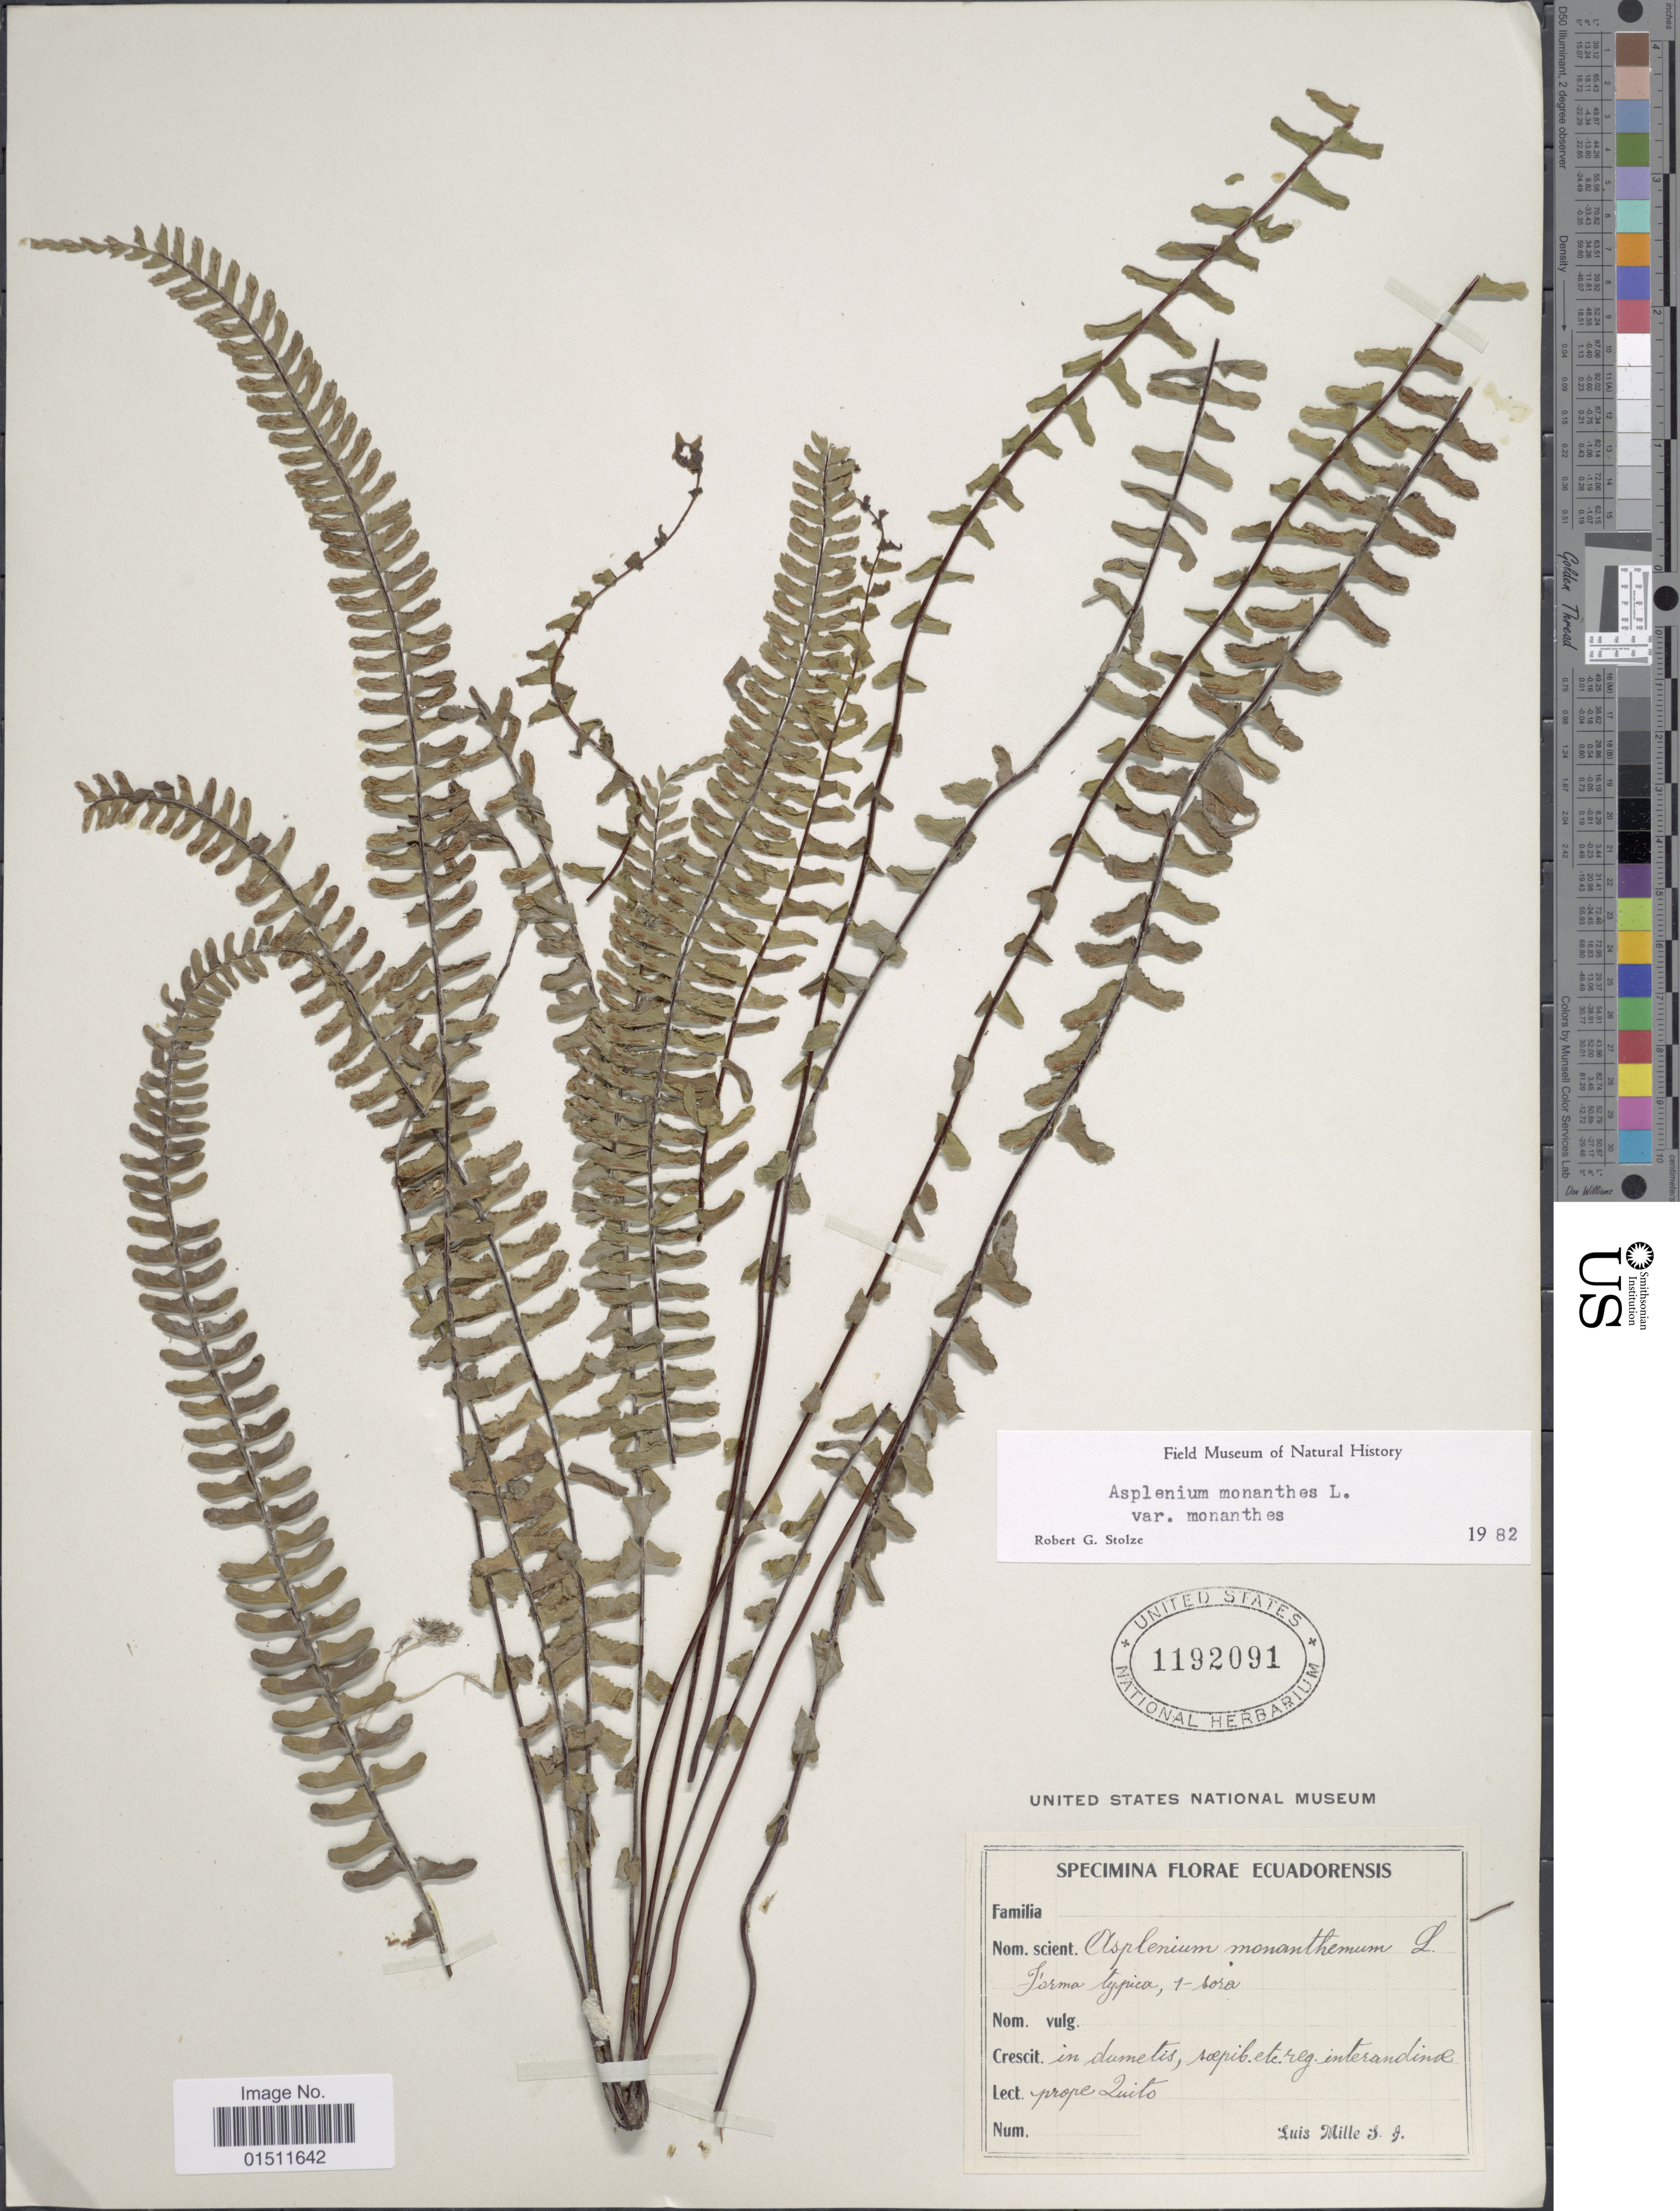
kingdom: Plantae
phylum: Tracheophyta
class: Polypodiopsida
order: Polypodiales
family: Aspleniaceae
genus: Asplenium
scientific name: Asplenium monanthes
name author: L.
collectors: L. Mille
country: Ecuador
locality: In dumetis raepib. etc reg. in interandine. prope Quito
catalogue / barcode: US 1192091